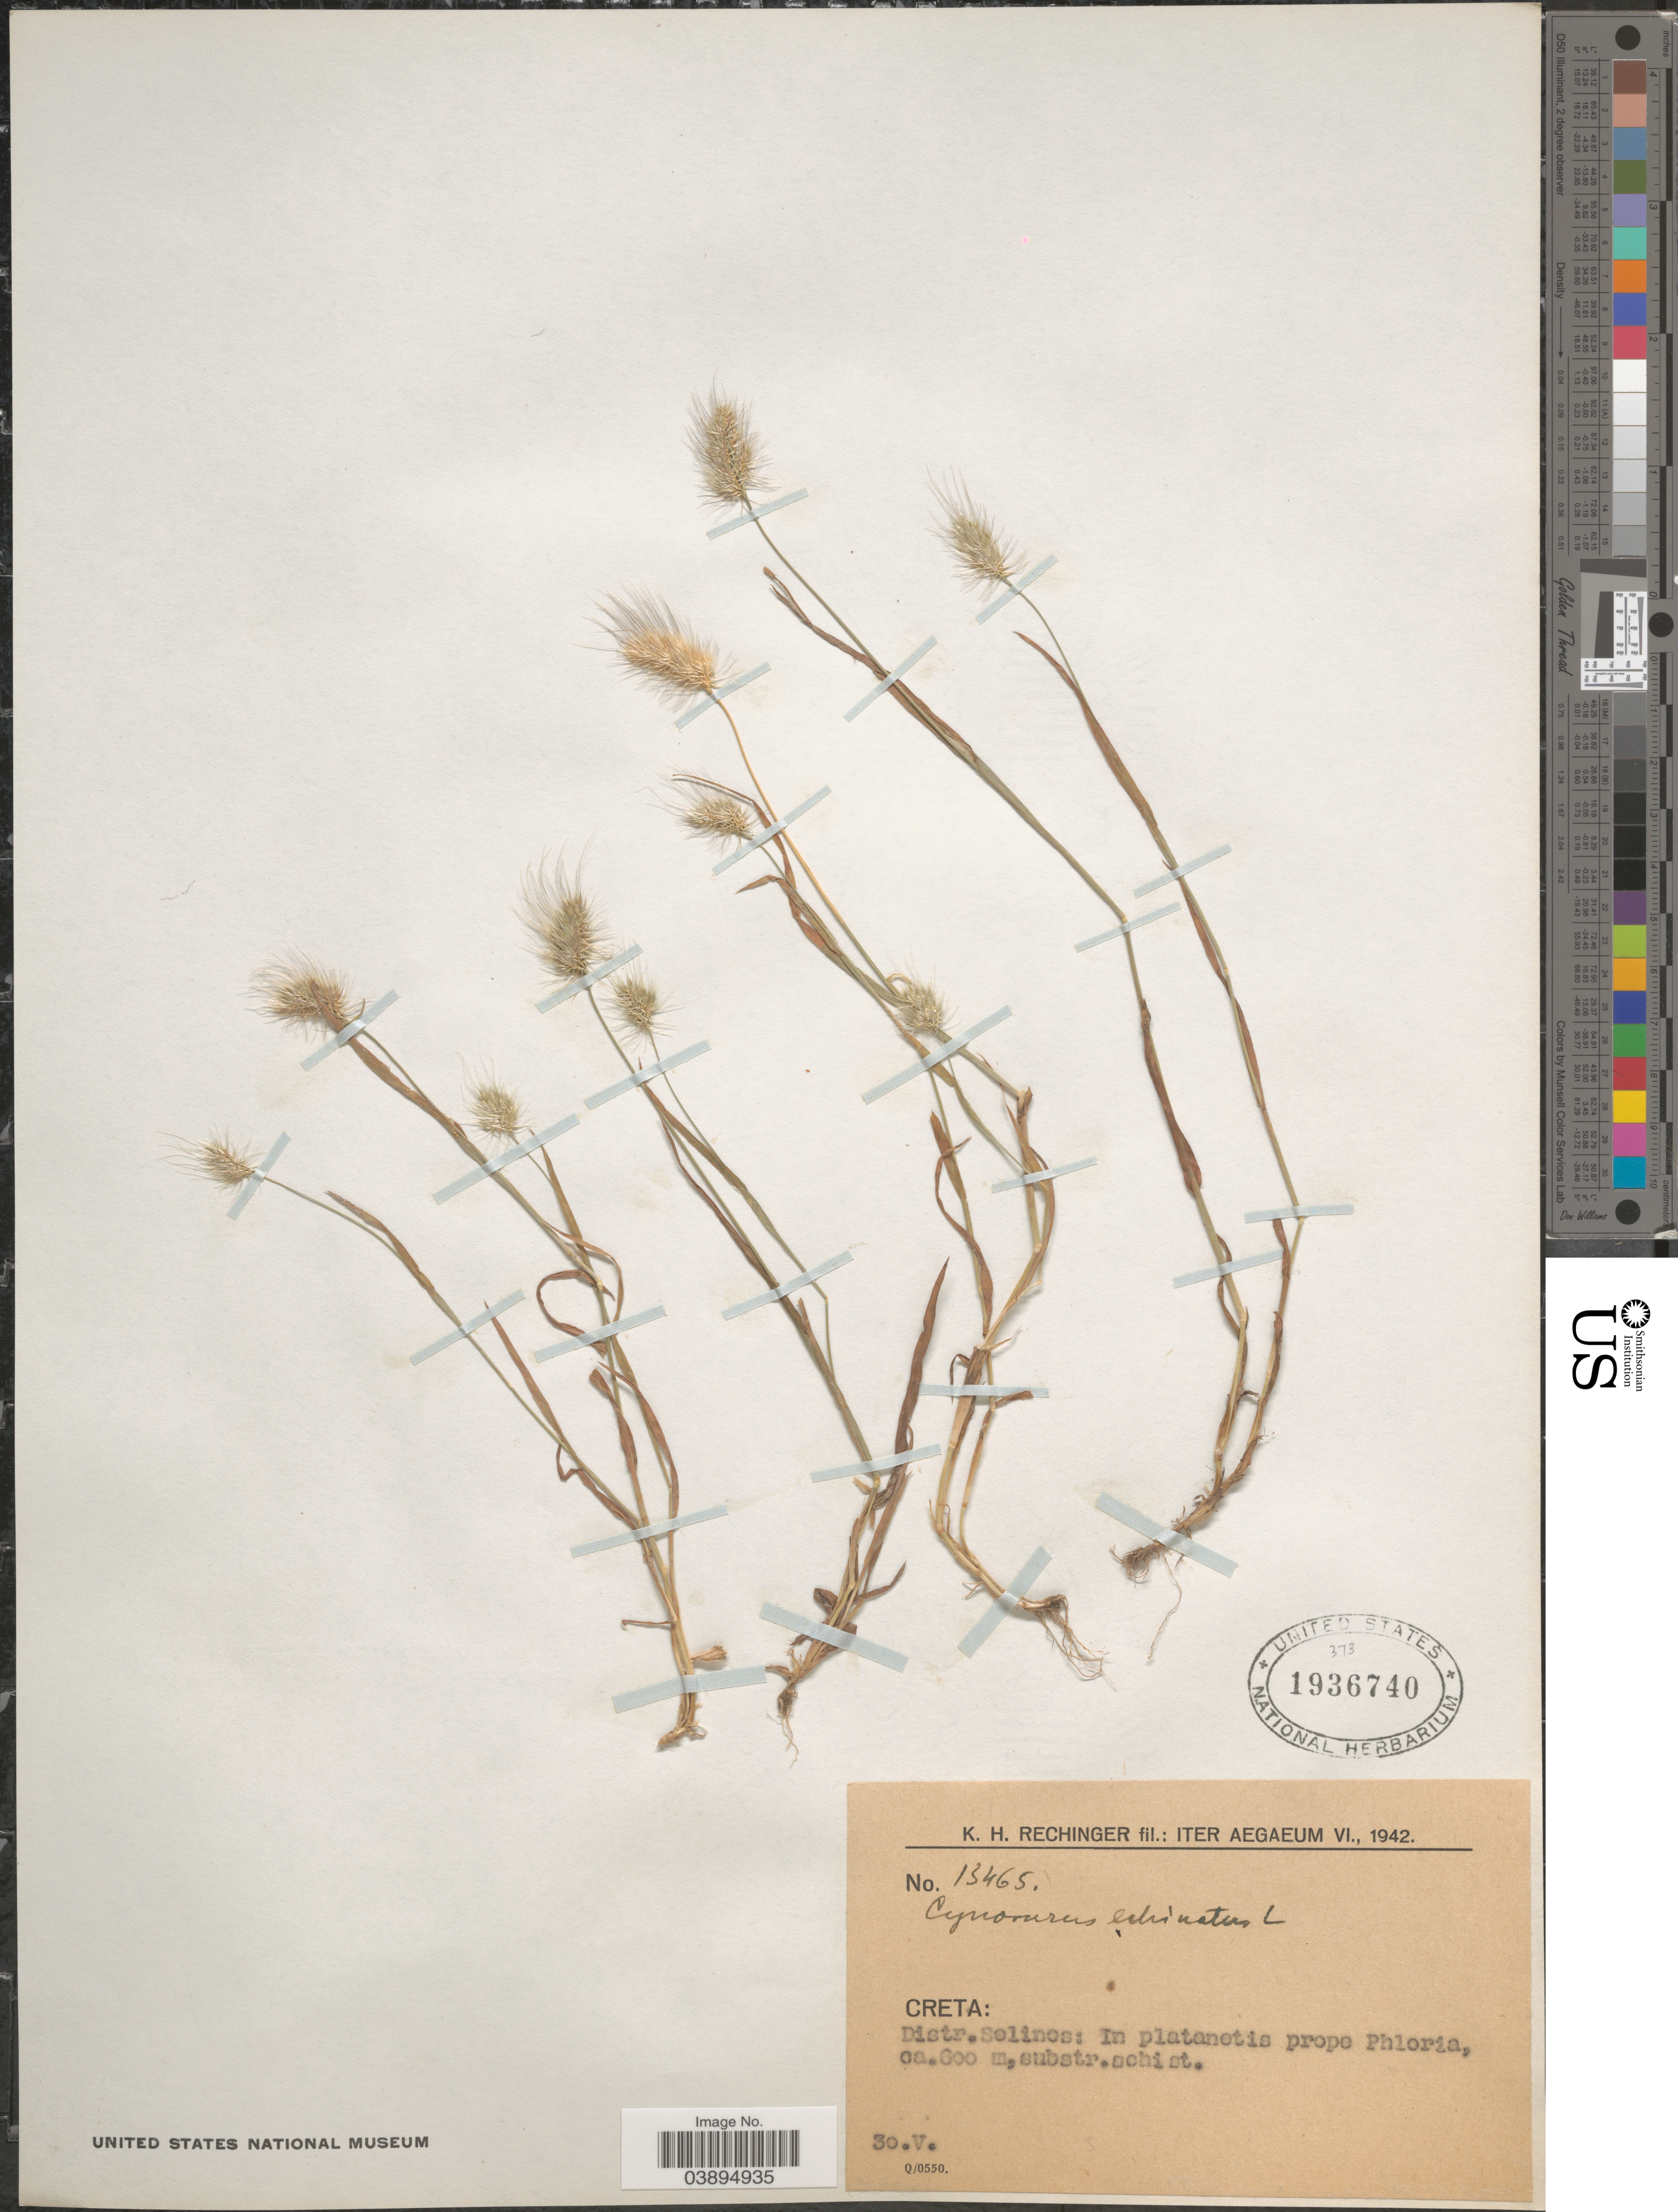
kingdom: Plantae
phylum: Tracheophyta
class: Liliopsida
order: Poales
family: Poaceae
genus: Cynosurus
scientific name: Cynosurus echinatus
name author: L.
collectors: K. H. Rechinger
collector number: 13465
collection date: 1942-05-30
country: Greece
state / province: Crete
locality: Creta: Distr. Selinos: In platanetis prope Phloria, substr. schist.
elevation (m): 600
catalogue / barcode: US 1936740